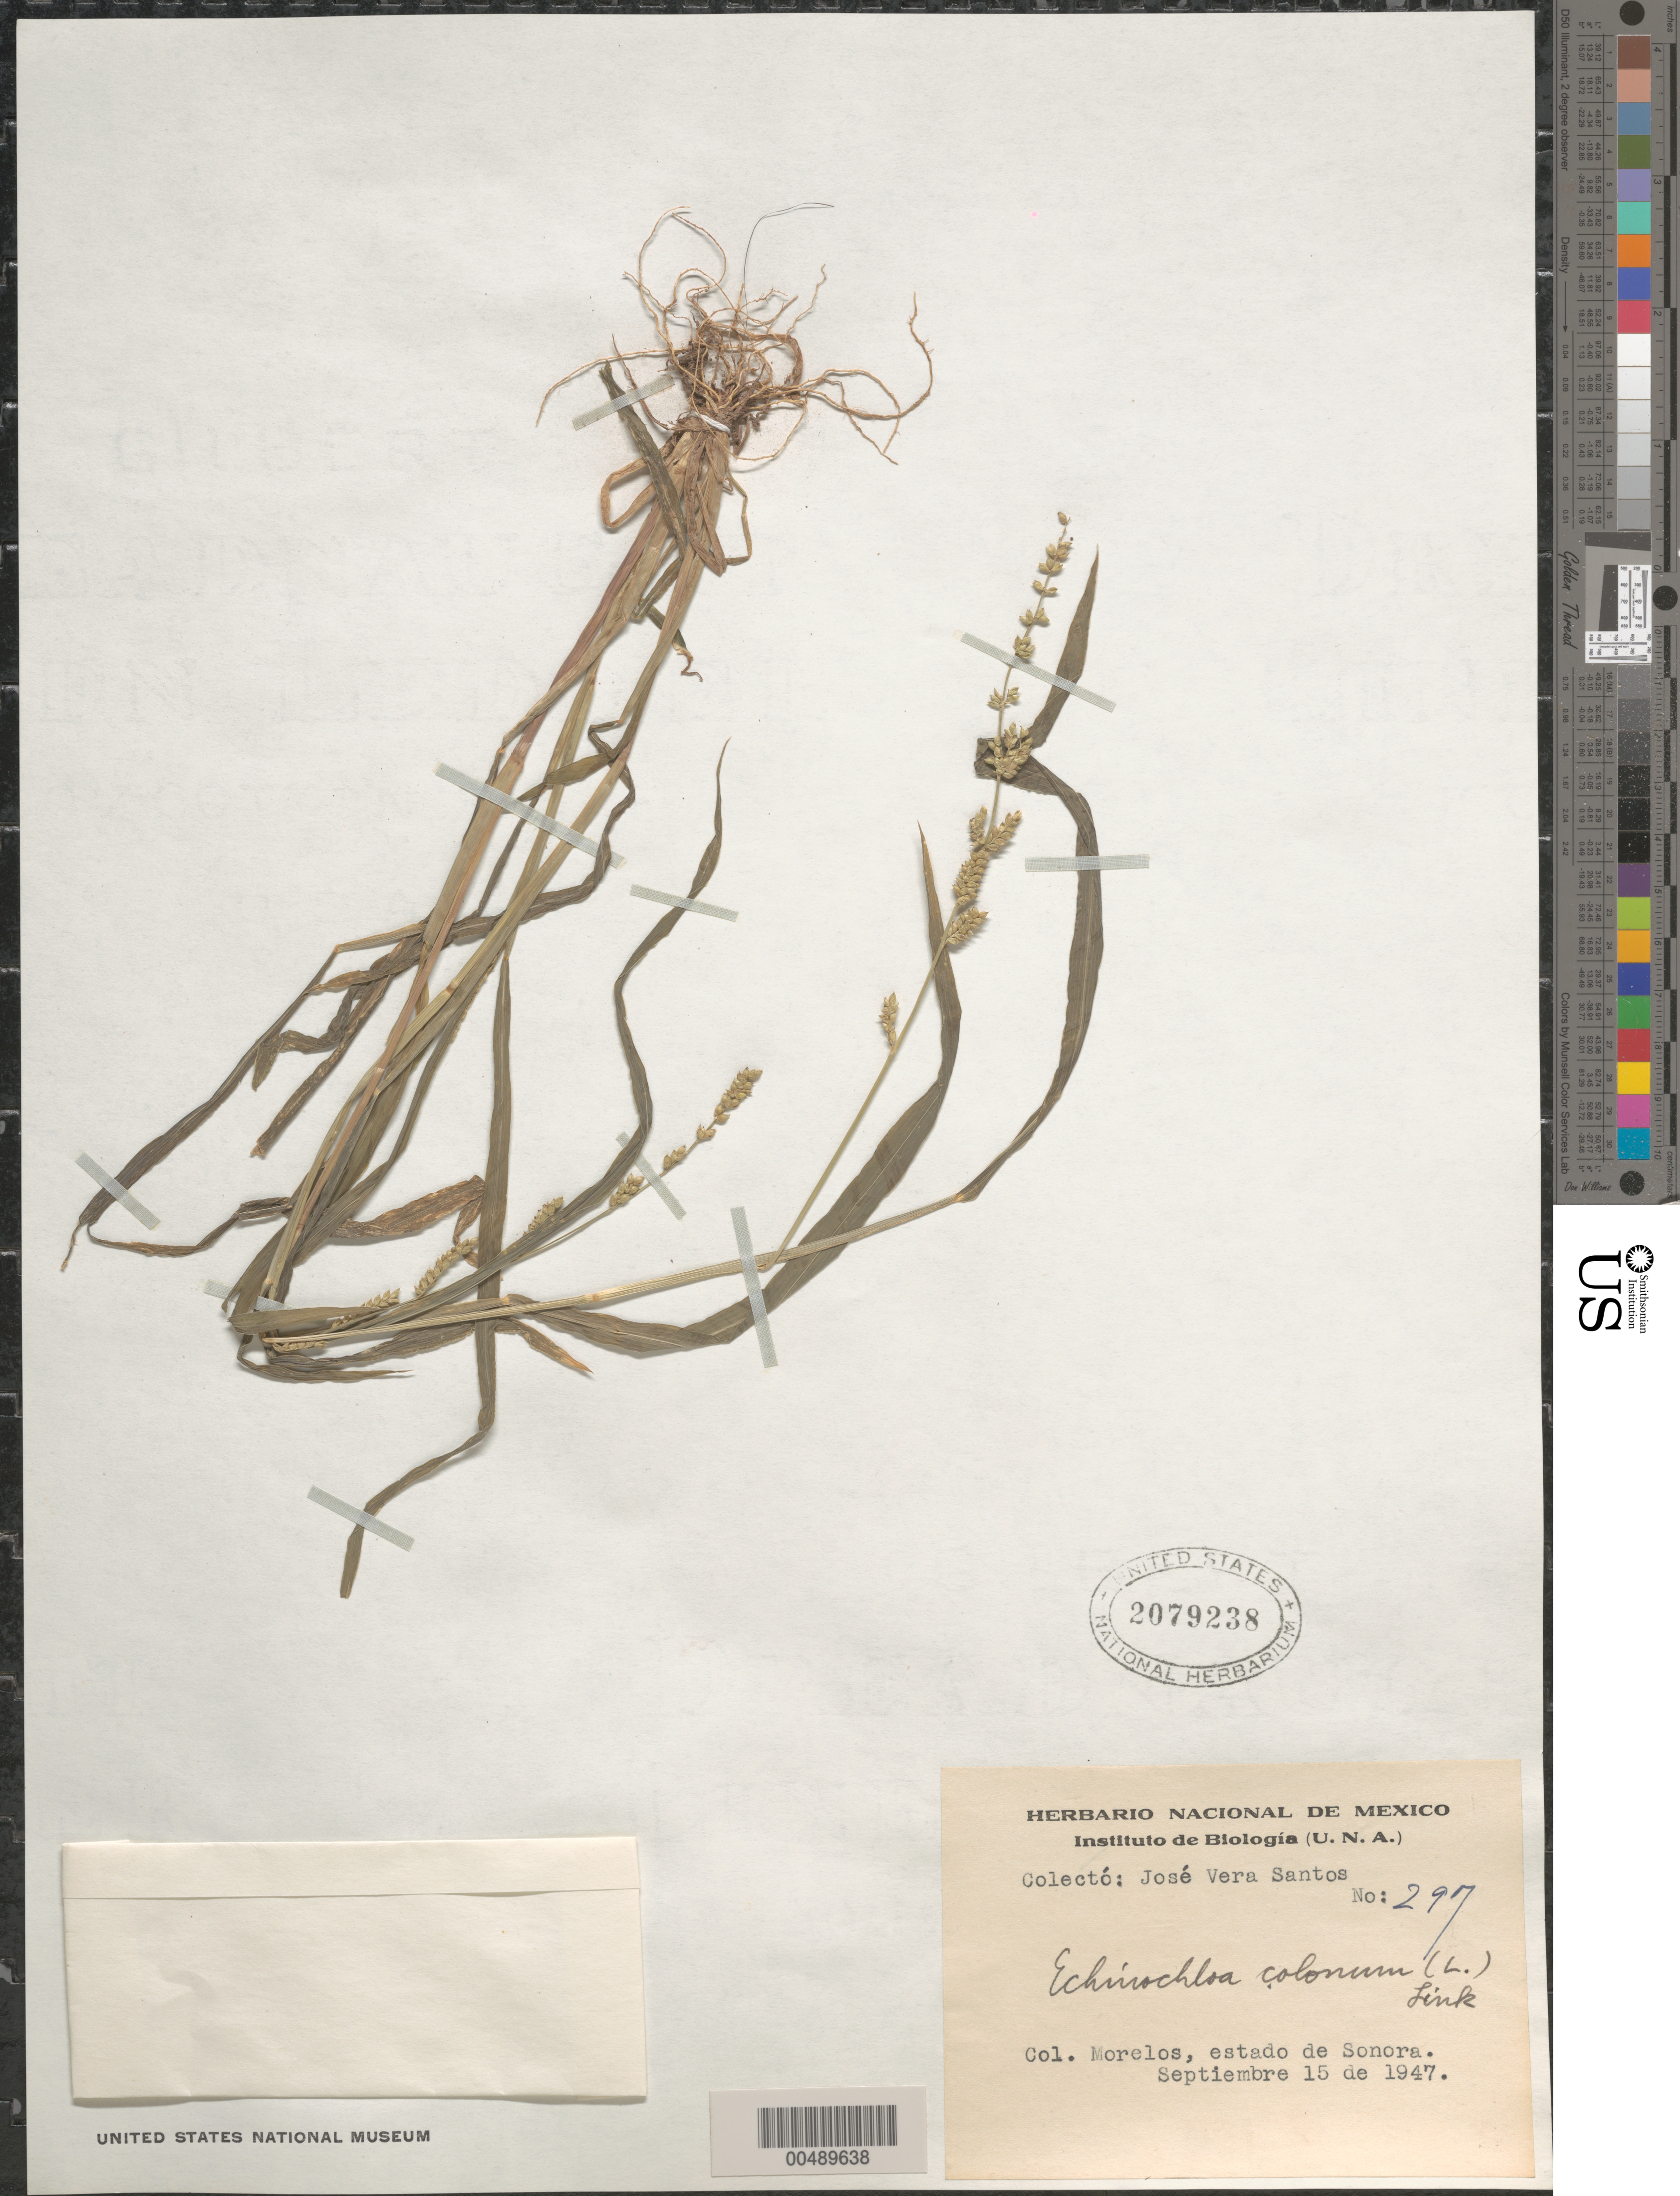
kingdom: Plantae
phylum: Tracheophyta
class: Liliopsida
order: Poales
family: Poaceae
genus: Echinochloa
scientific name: Echinochloa colona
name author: (L.) Link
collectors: J. V. Santos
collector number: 297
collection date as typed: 15 Sep 1947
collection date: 1947-09-15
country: Mexico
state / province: Sonora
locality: Morelos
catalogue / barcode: US 2079238